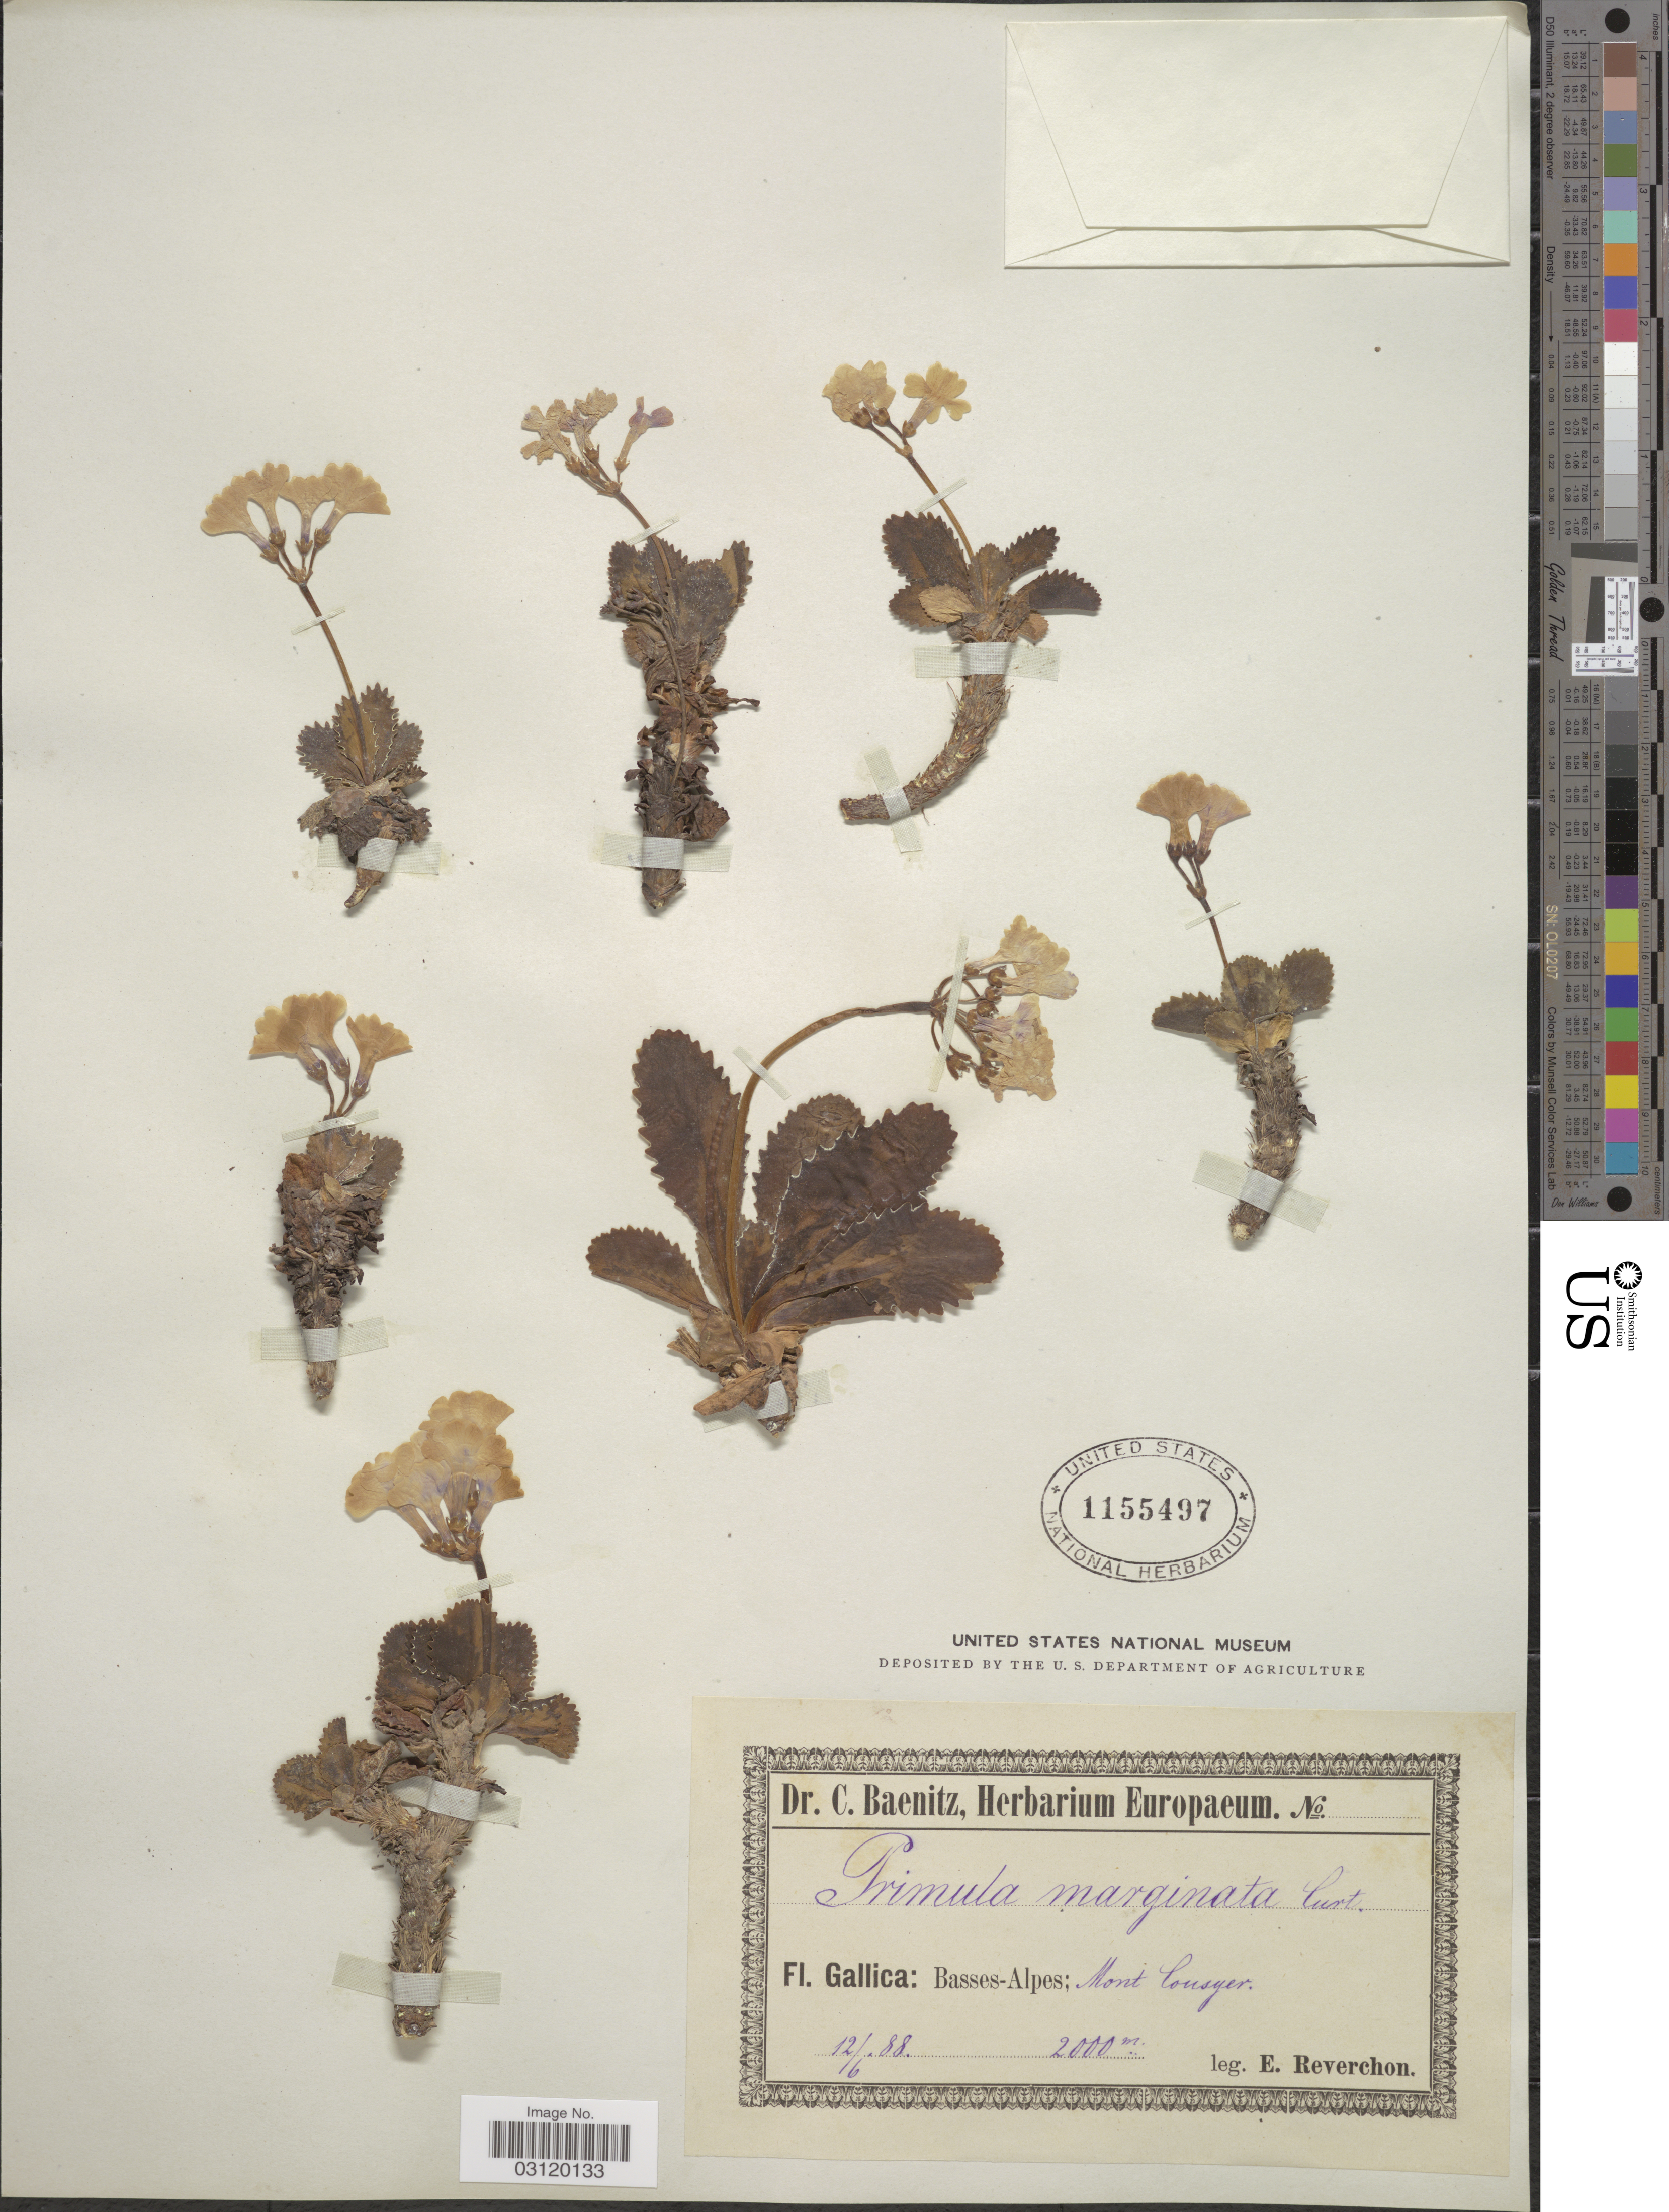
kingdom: Plantae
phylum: Tracheophyta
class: Magnoliopsida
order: Ericales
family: Primulaceae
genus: Primula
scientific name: Primula marginata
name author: Curtis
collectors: E. Reverchon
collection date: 1888-06-12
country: France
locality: Gallica: Basses-Alpes; Mont Cousyer.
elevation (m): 2000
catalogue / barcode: US 1155497